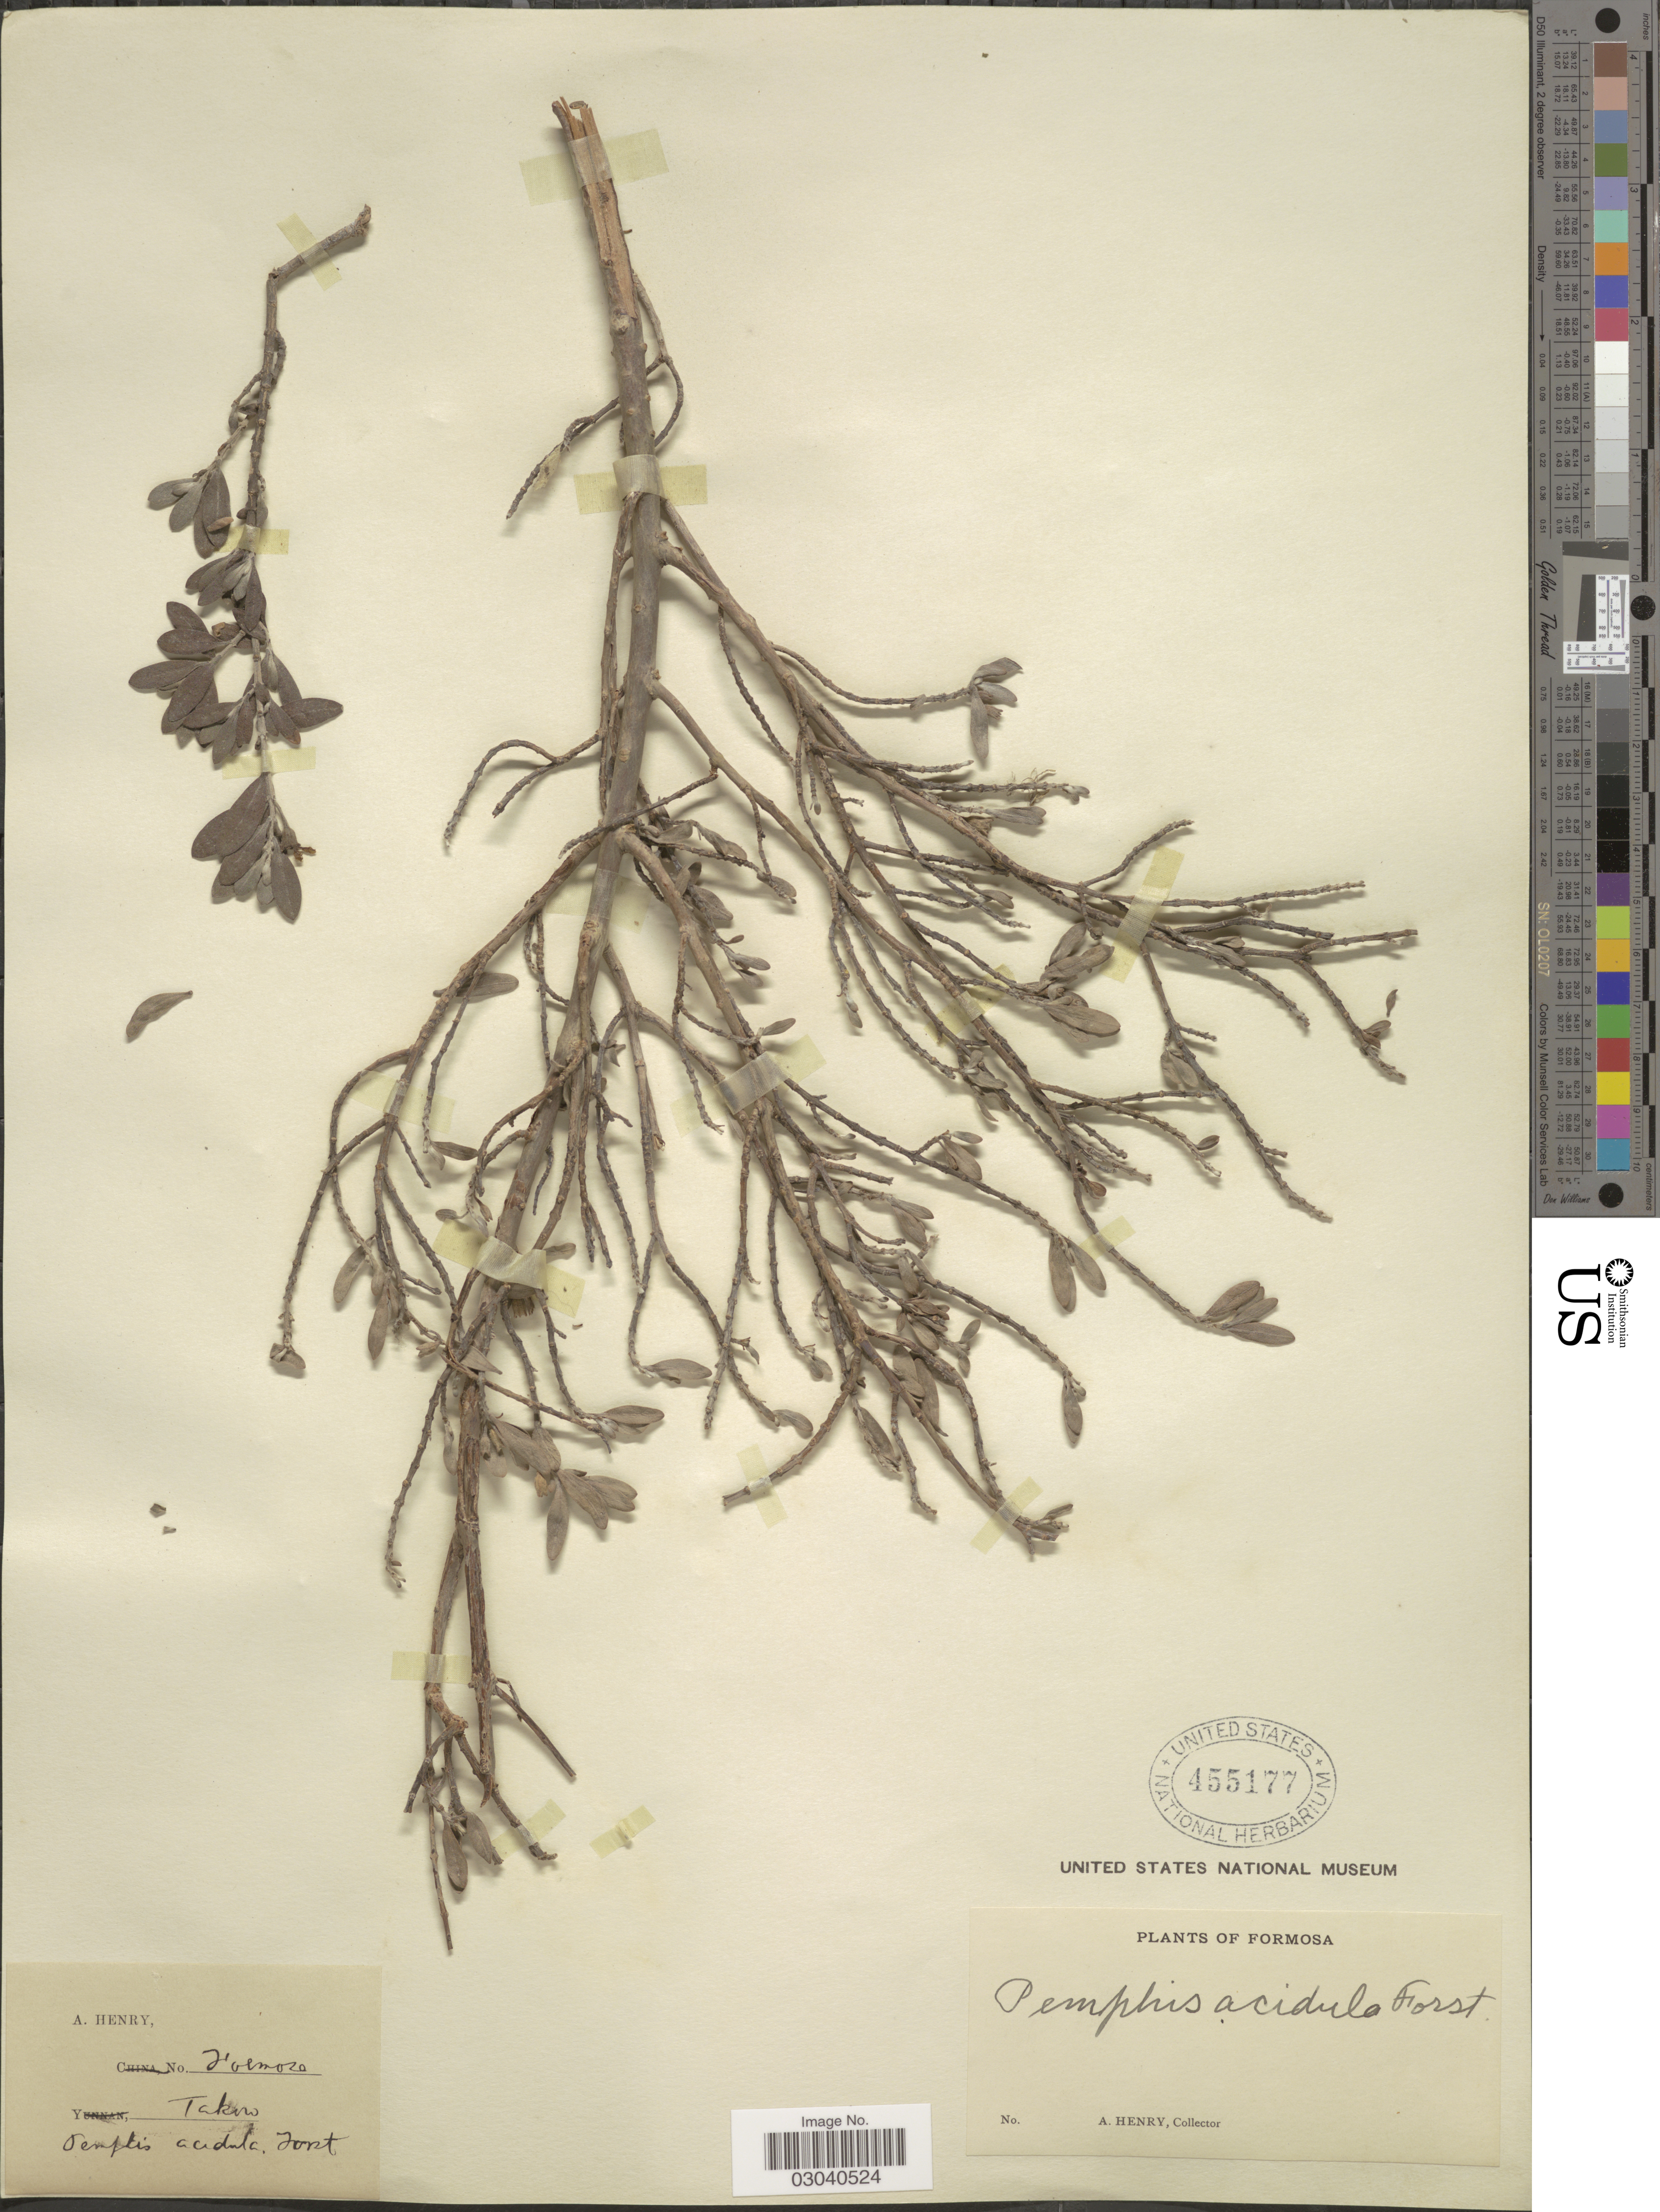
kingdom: Plantae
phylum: Tracheophyta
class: Magnoliopsida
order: Myrtales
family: Lythraceae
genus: Pemphis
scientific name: Pemphis acidula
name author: J.R. Forst. & G. Forst.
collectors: A. Henry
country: Taiwan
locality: Formosa. Takow.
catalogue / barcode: US 455177